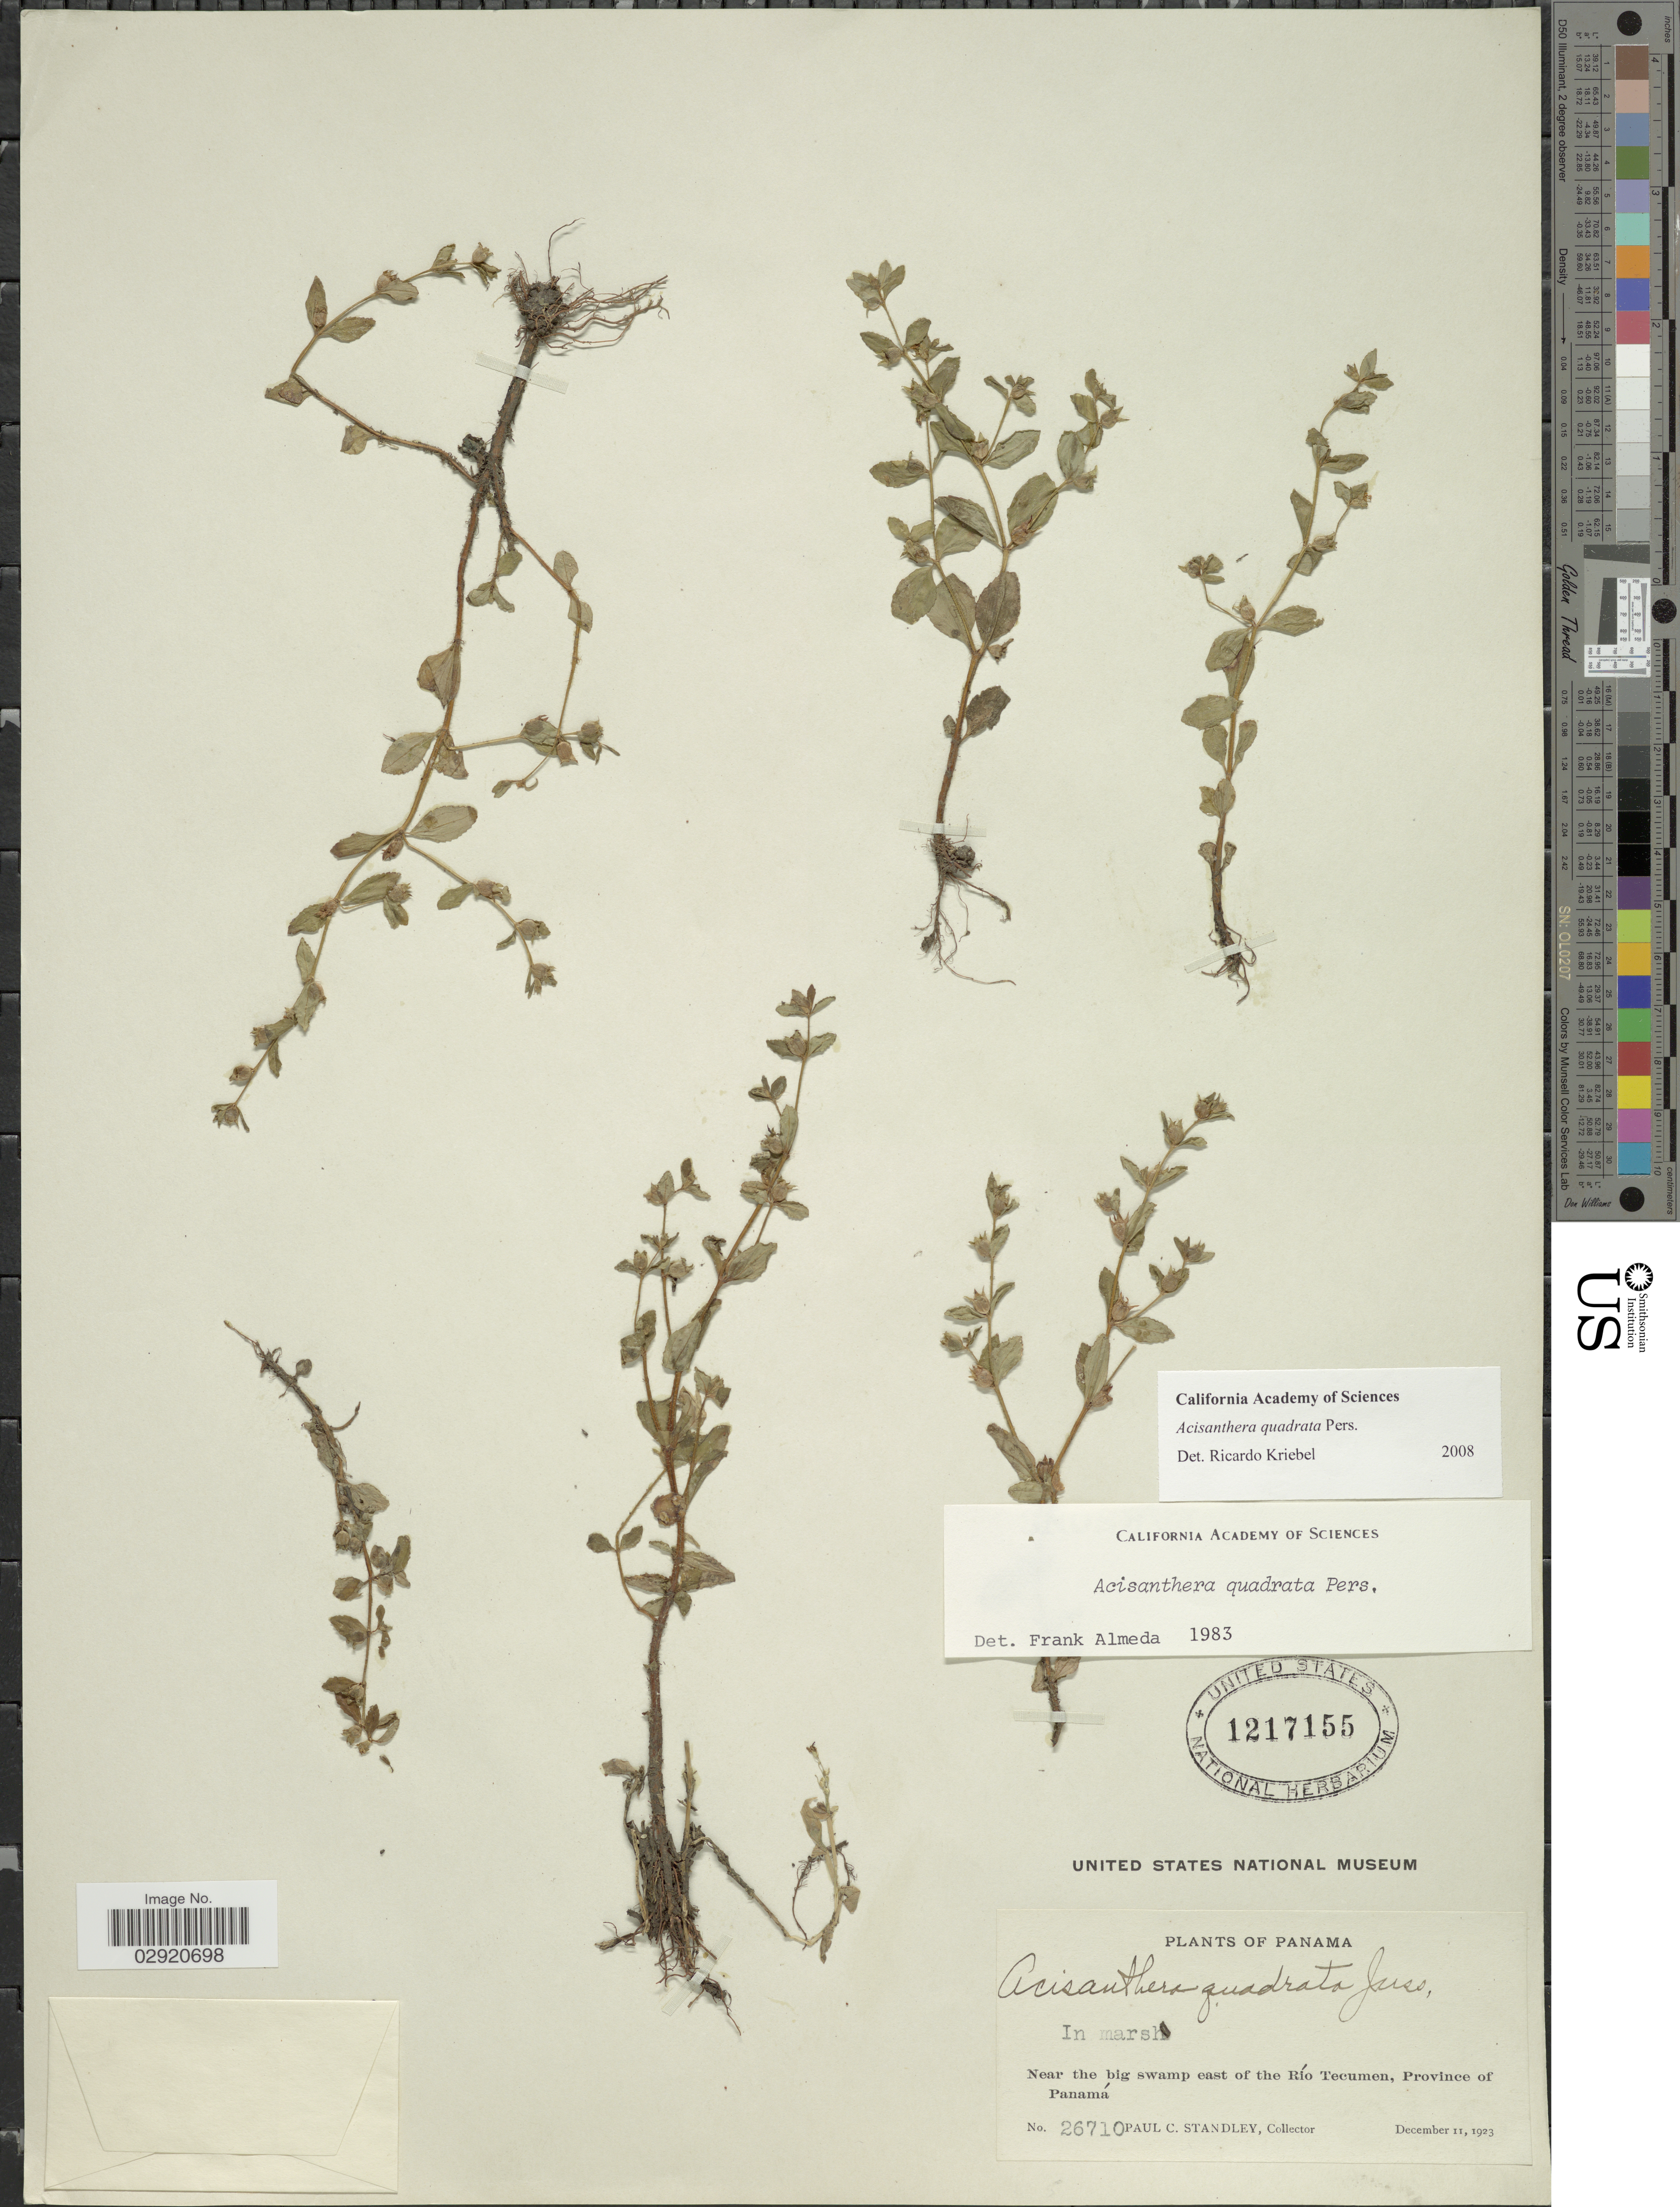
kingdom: Plantae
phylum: Tracheophyta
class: Magnoliopsida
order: Myrtales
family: Melastomataceae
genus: Acisanthera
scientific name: Acisanthera erecta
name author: Gleason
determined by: Nunes da Silva, Diego, (RB), Jardim Botanico do Rio de Janeiro - Herbario (BRAZIL)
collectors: P. C. Standley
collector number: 26710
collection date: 1923-12-11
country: Panama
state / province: Panamá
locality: Near the big swamp east of the Río Tecumen.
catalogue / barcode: US 1217155